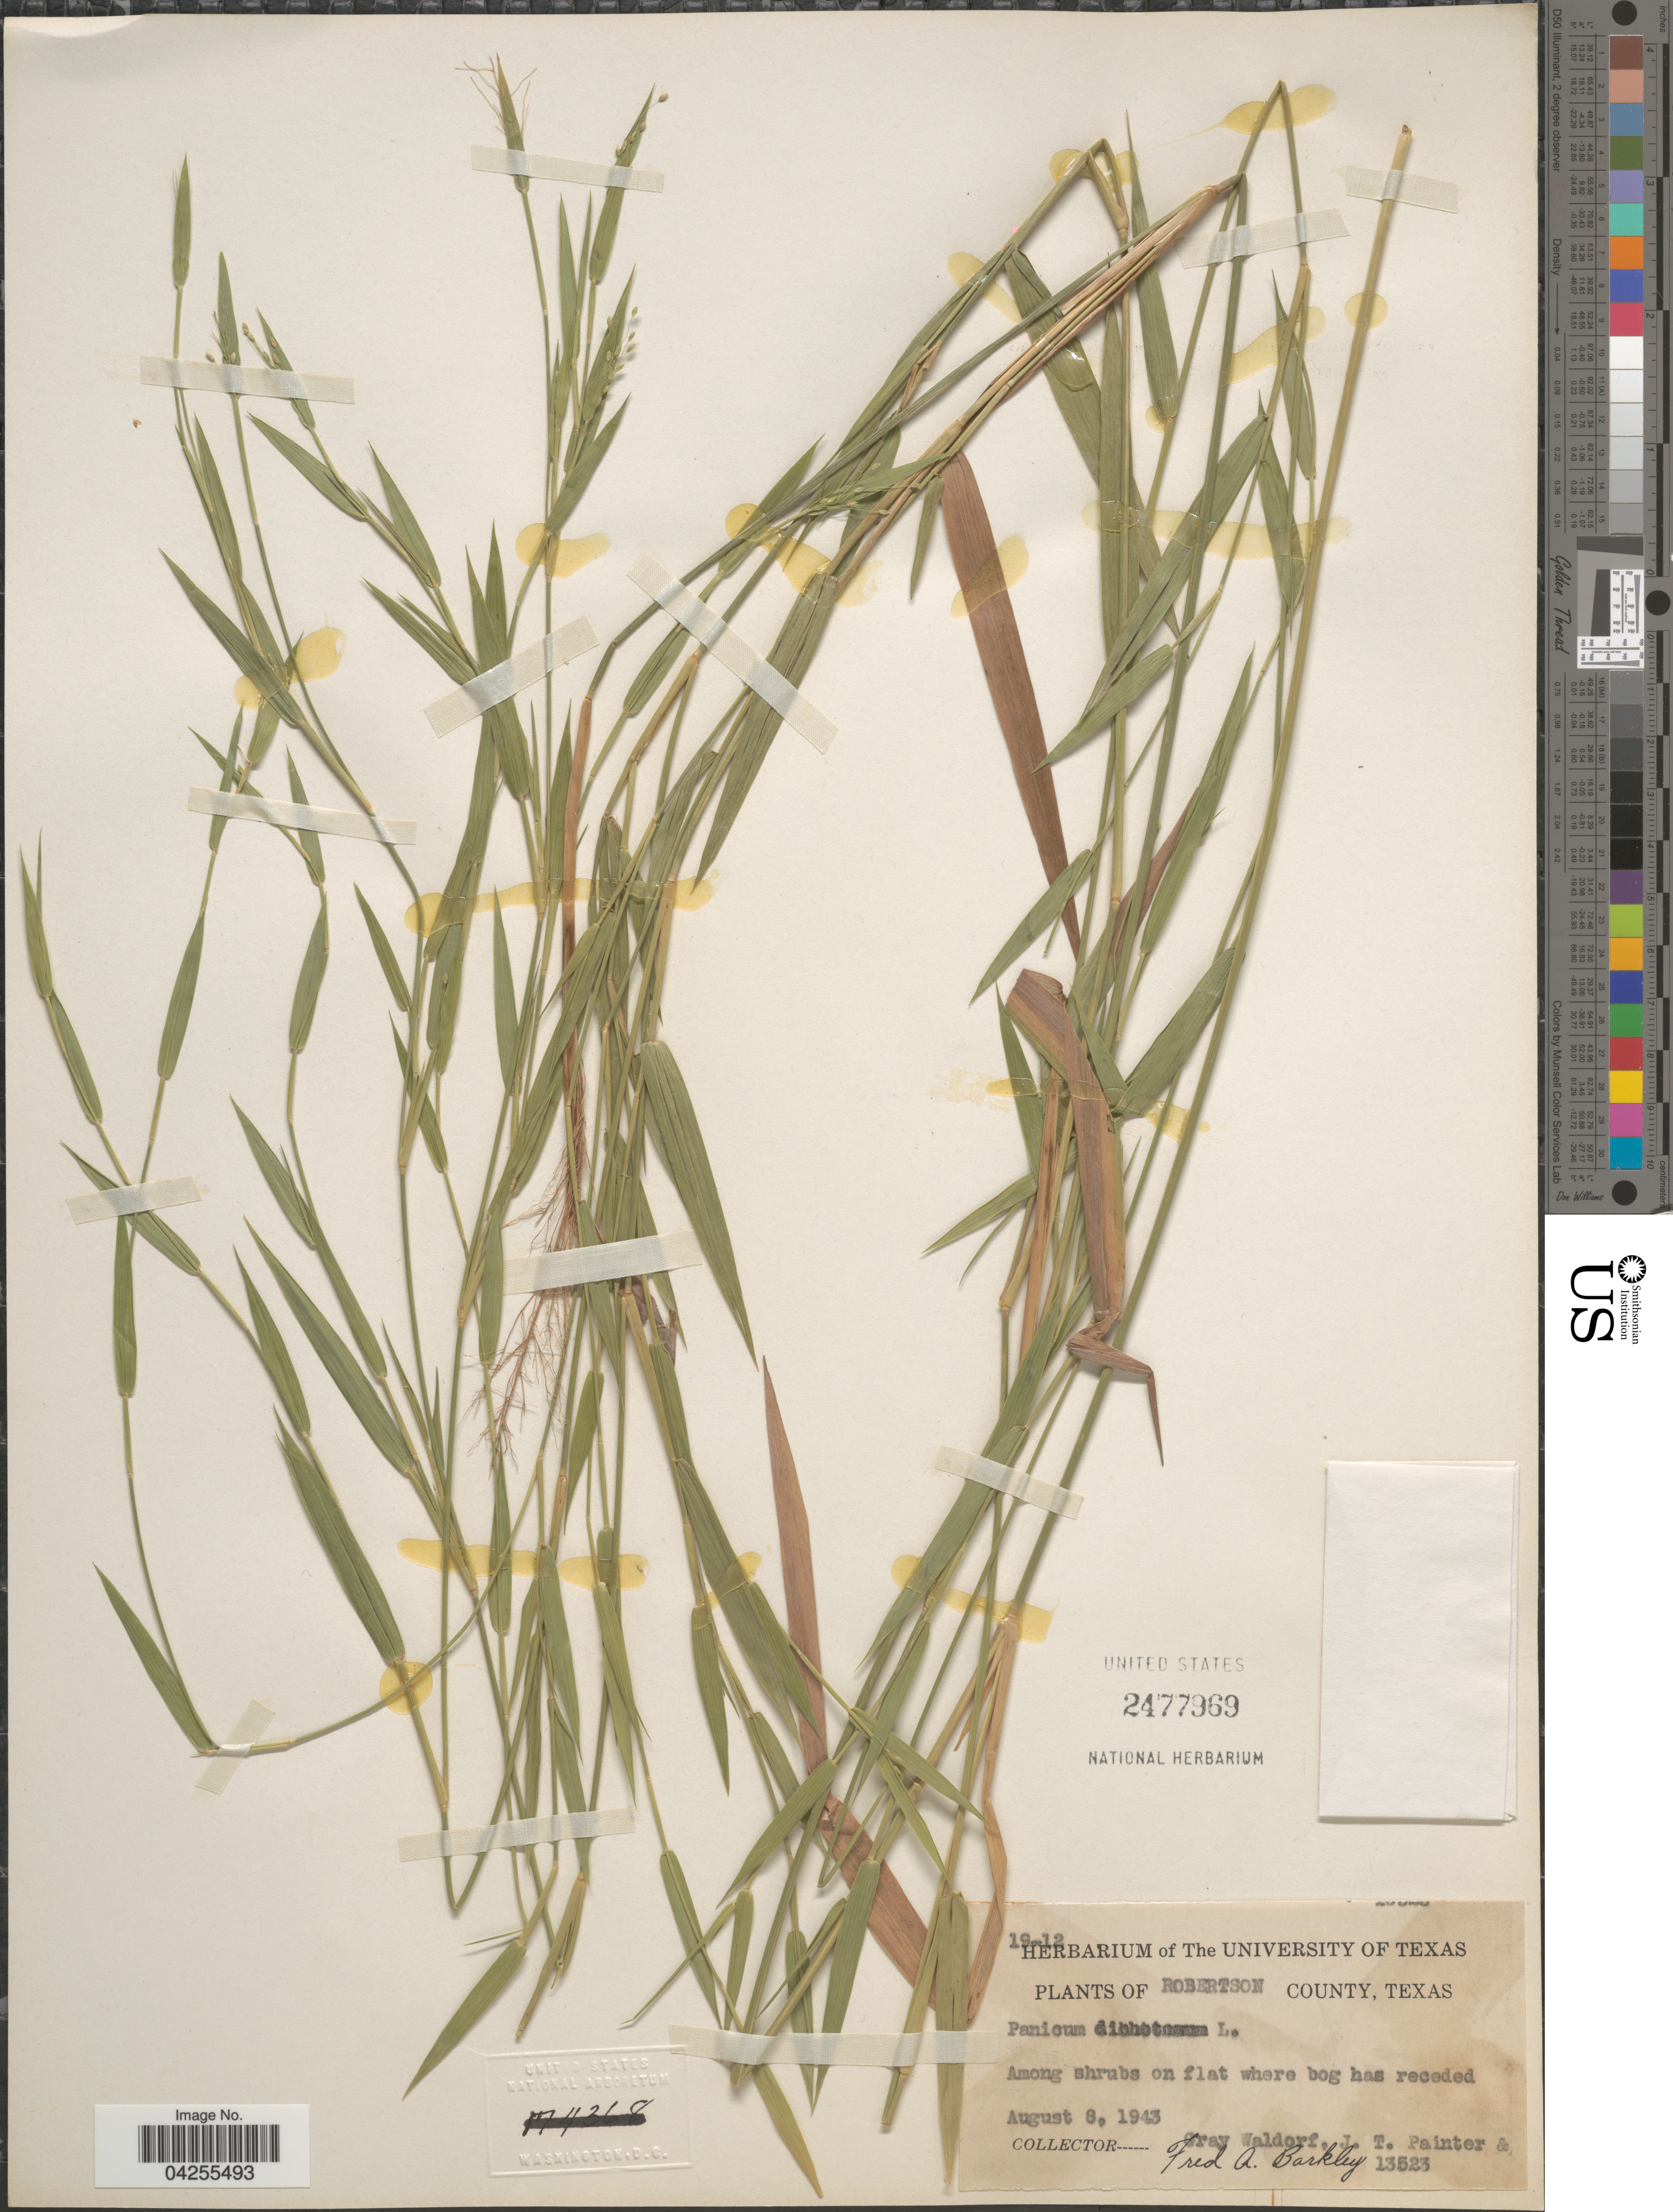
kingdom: Plantae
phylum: Tracheophyta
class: Liliopsida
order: Poales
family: Poaceae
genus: Dichanthelium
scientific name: Dichanthelium dichotomum var. dichotomum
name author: (L.) Gould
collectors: G. Waldorf, J. T. Painter & F. A. Barkley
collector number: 13523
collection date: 1943-08-08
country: United States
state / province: Texas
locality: Robertson County. Among shrubs on flat where bog has receded.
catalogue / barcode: US 2477969